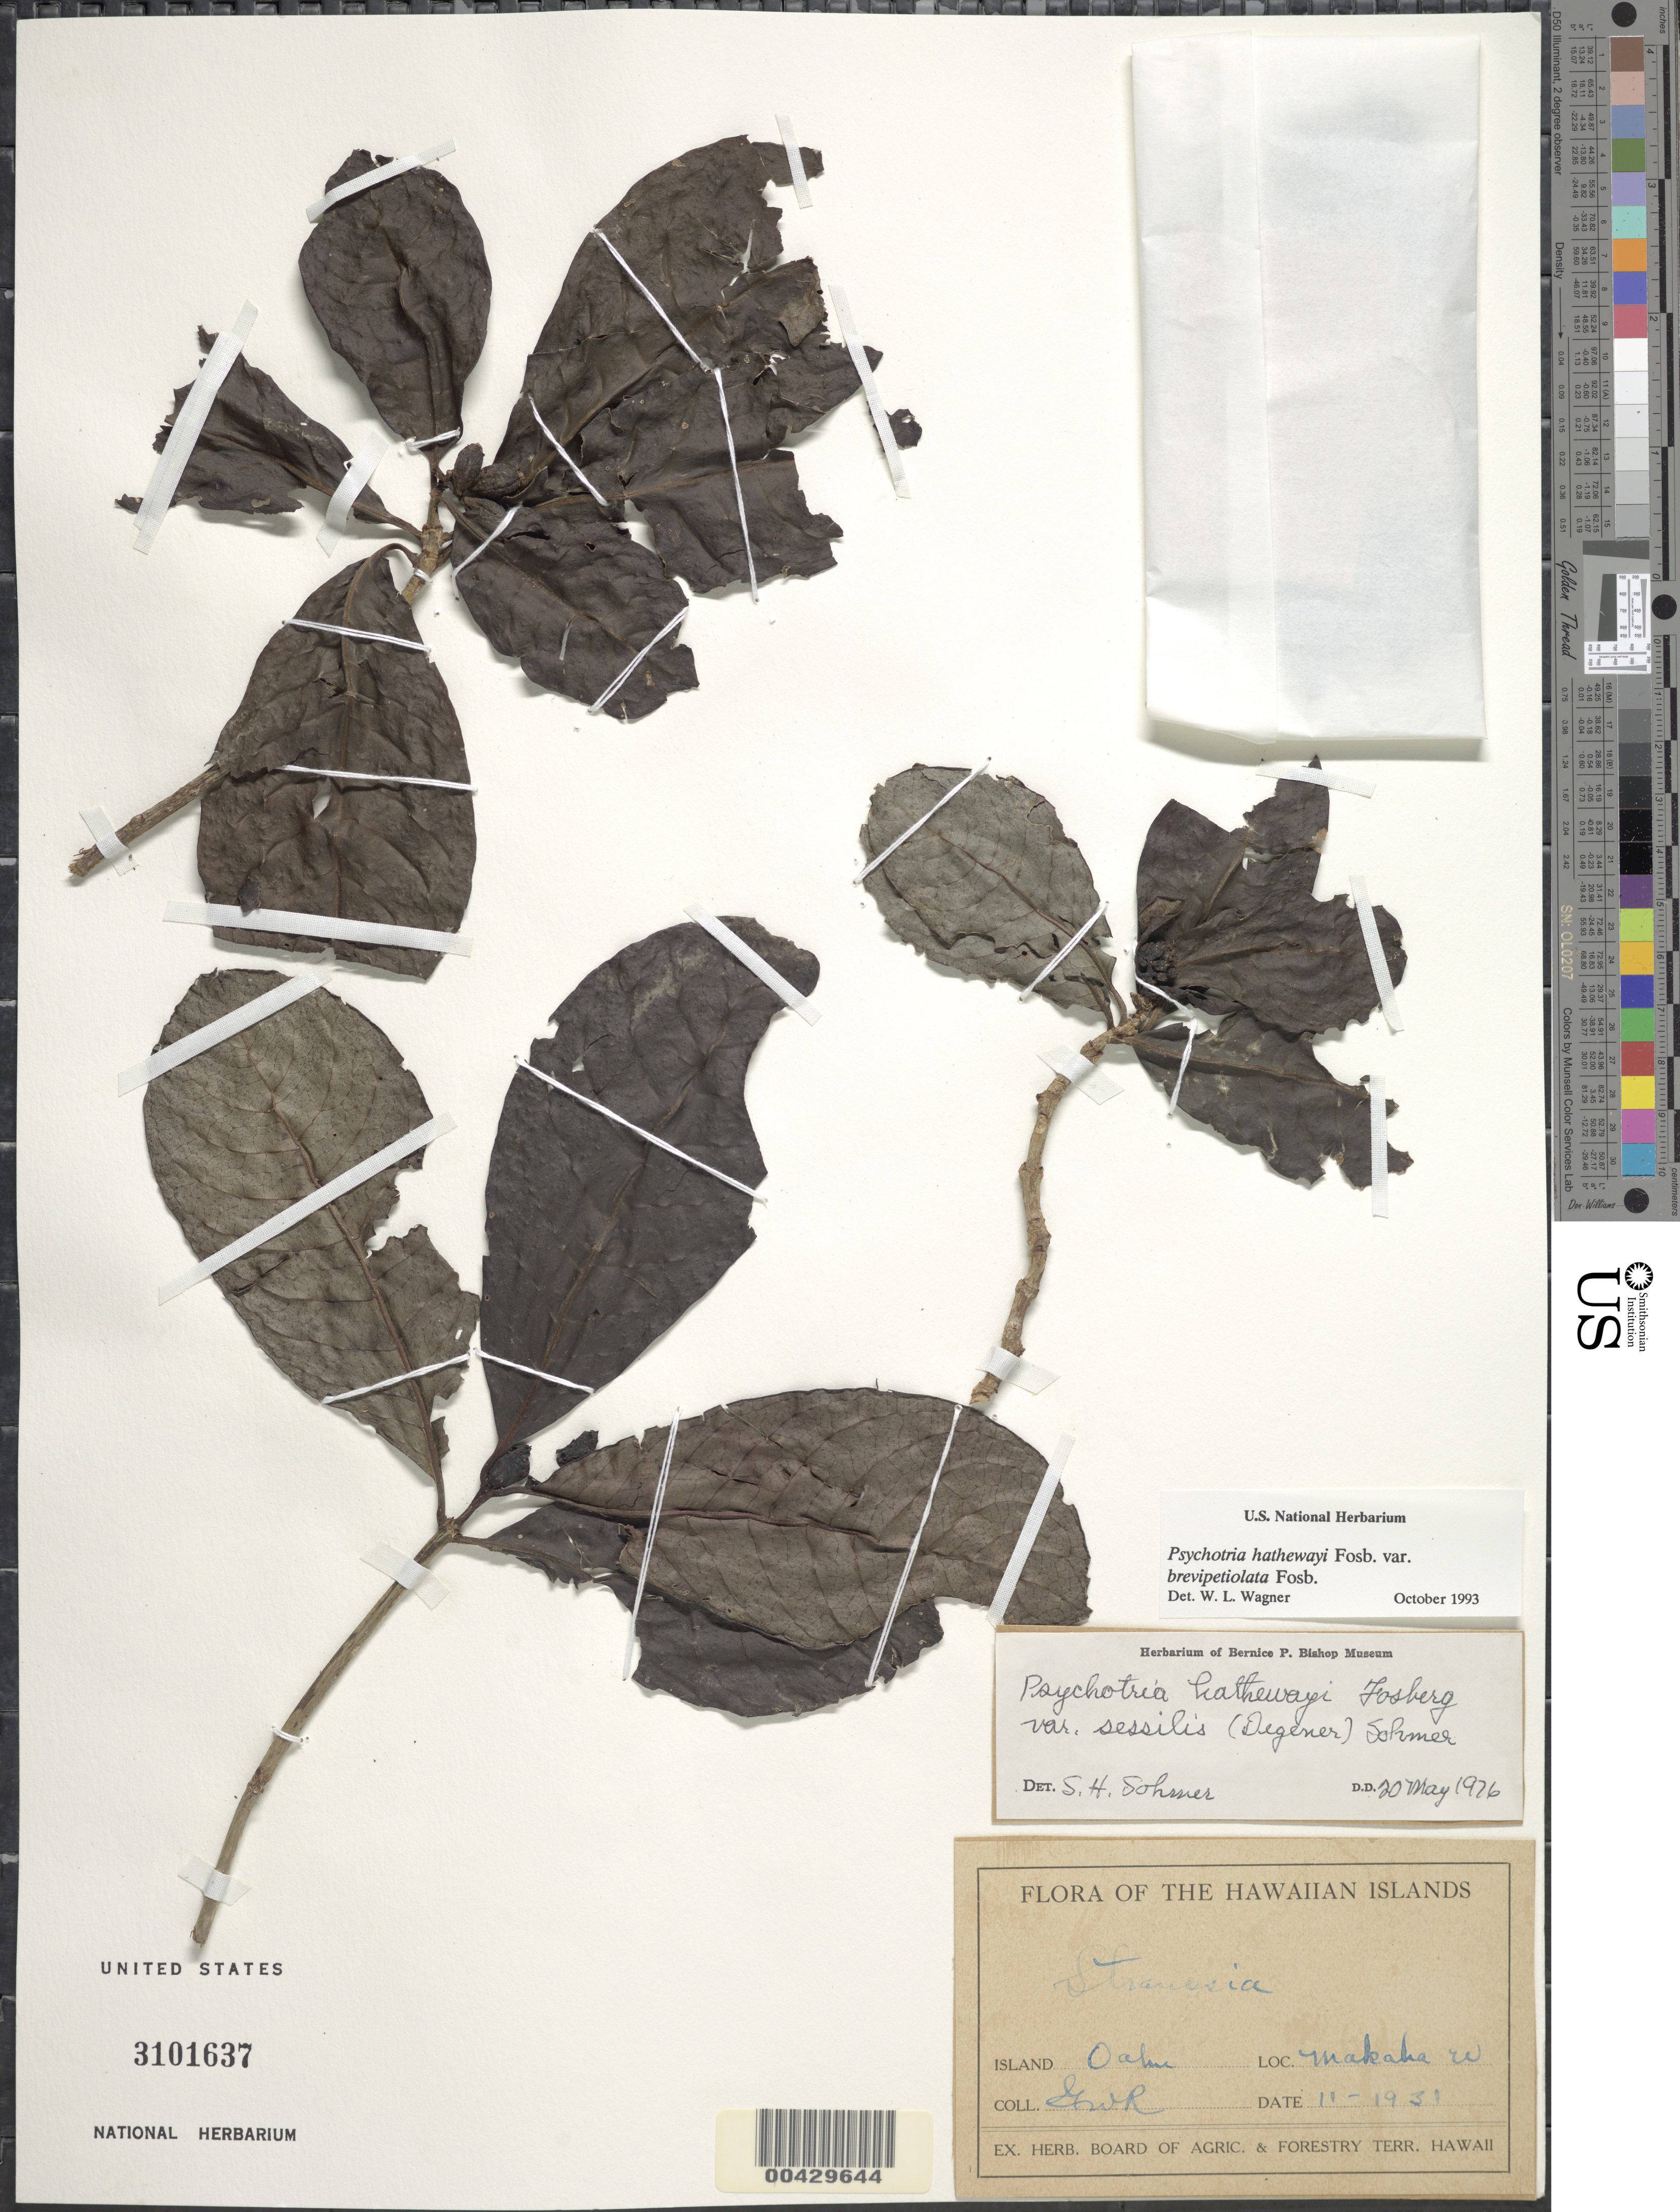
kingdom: Plantae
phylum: Tracheophyta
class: Magnoliopsida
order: Gentianales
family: Rubiaceae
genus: Psychotria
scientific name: Psychotria hathewayi var. brevipetiolata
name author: Fosberg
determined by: Wagner, W. L., (BOT), Smithsonian Institution - National Museum of Natural History (UNITED STATES)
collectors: G. Russ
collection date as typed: Nov 1931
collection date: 1931-11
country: United States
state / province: Hawaii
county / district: Honolulu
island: Oahu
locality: Makaha w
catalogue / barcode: US 3101637